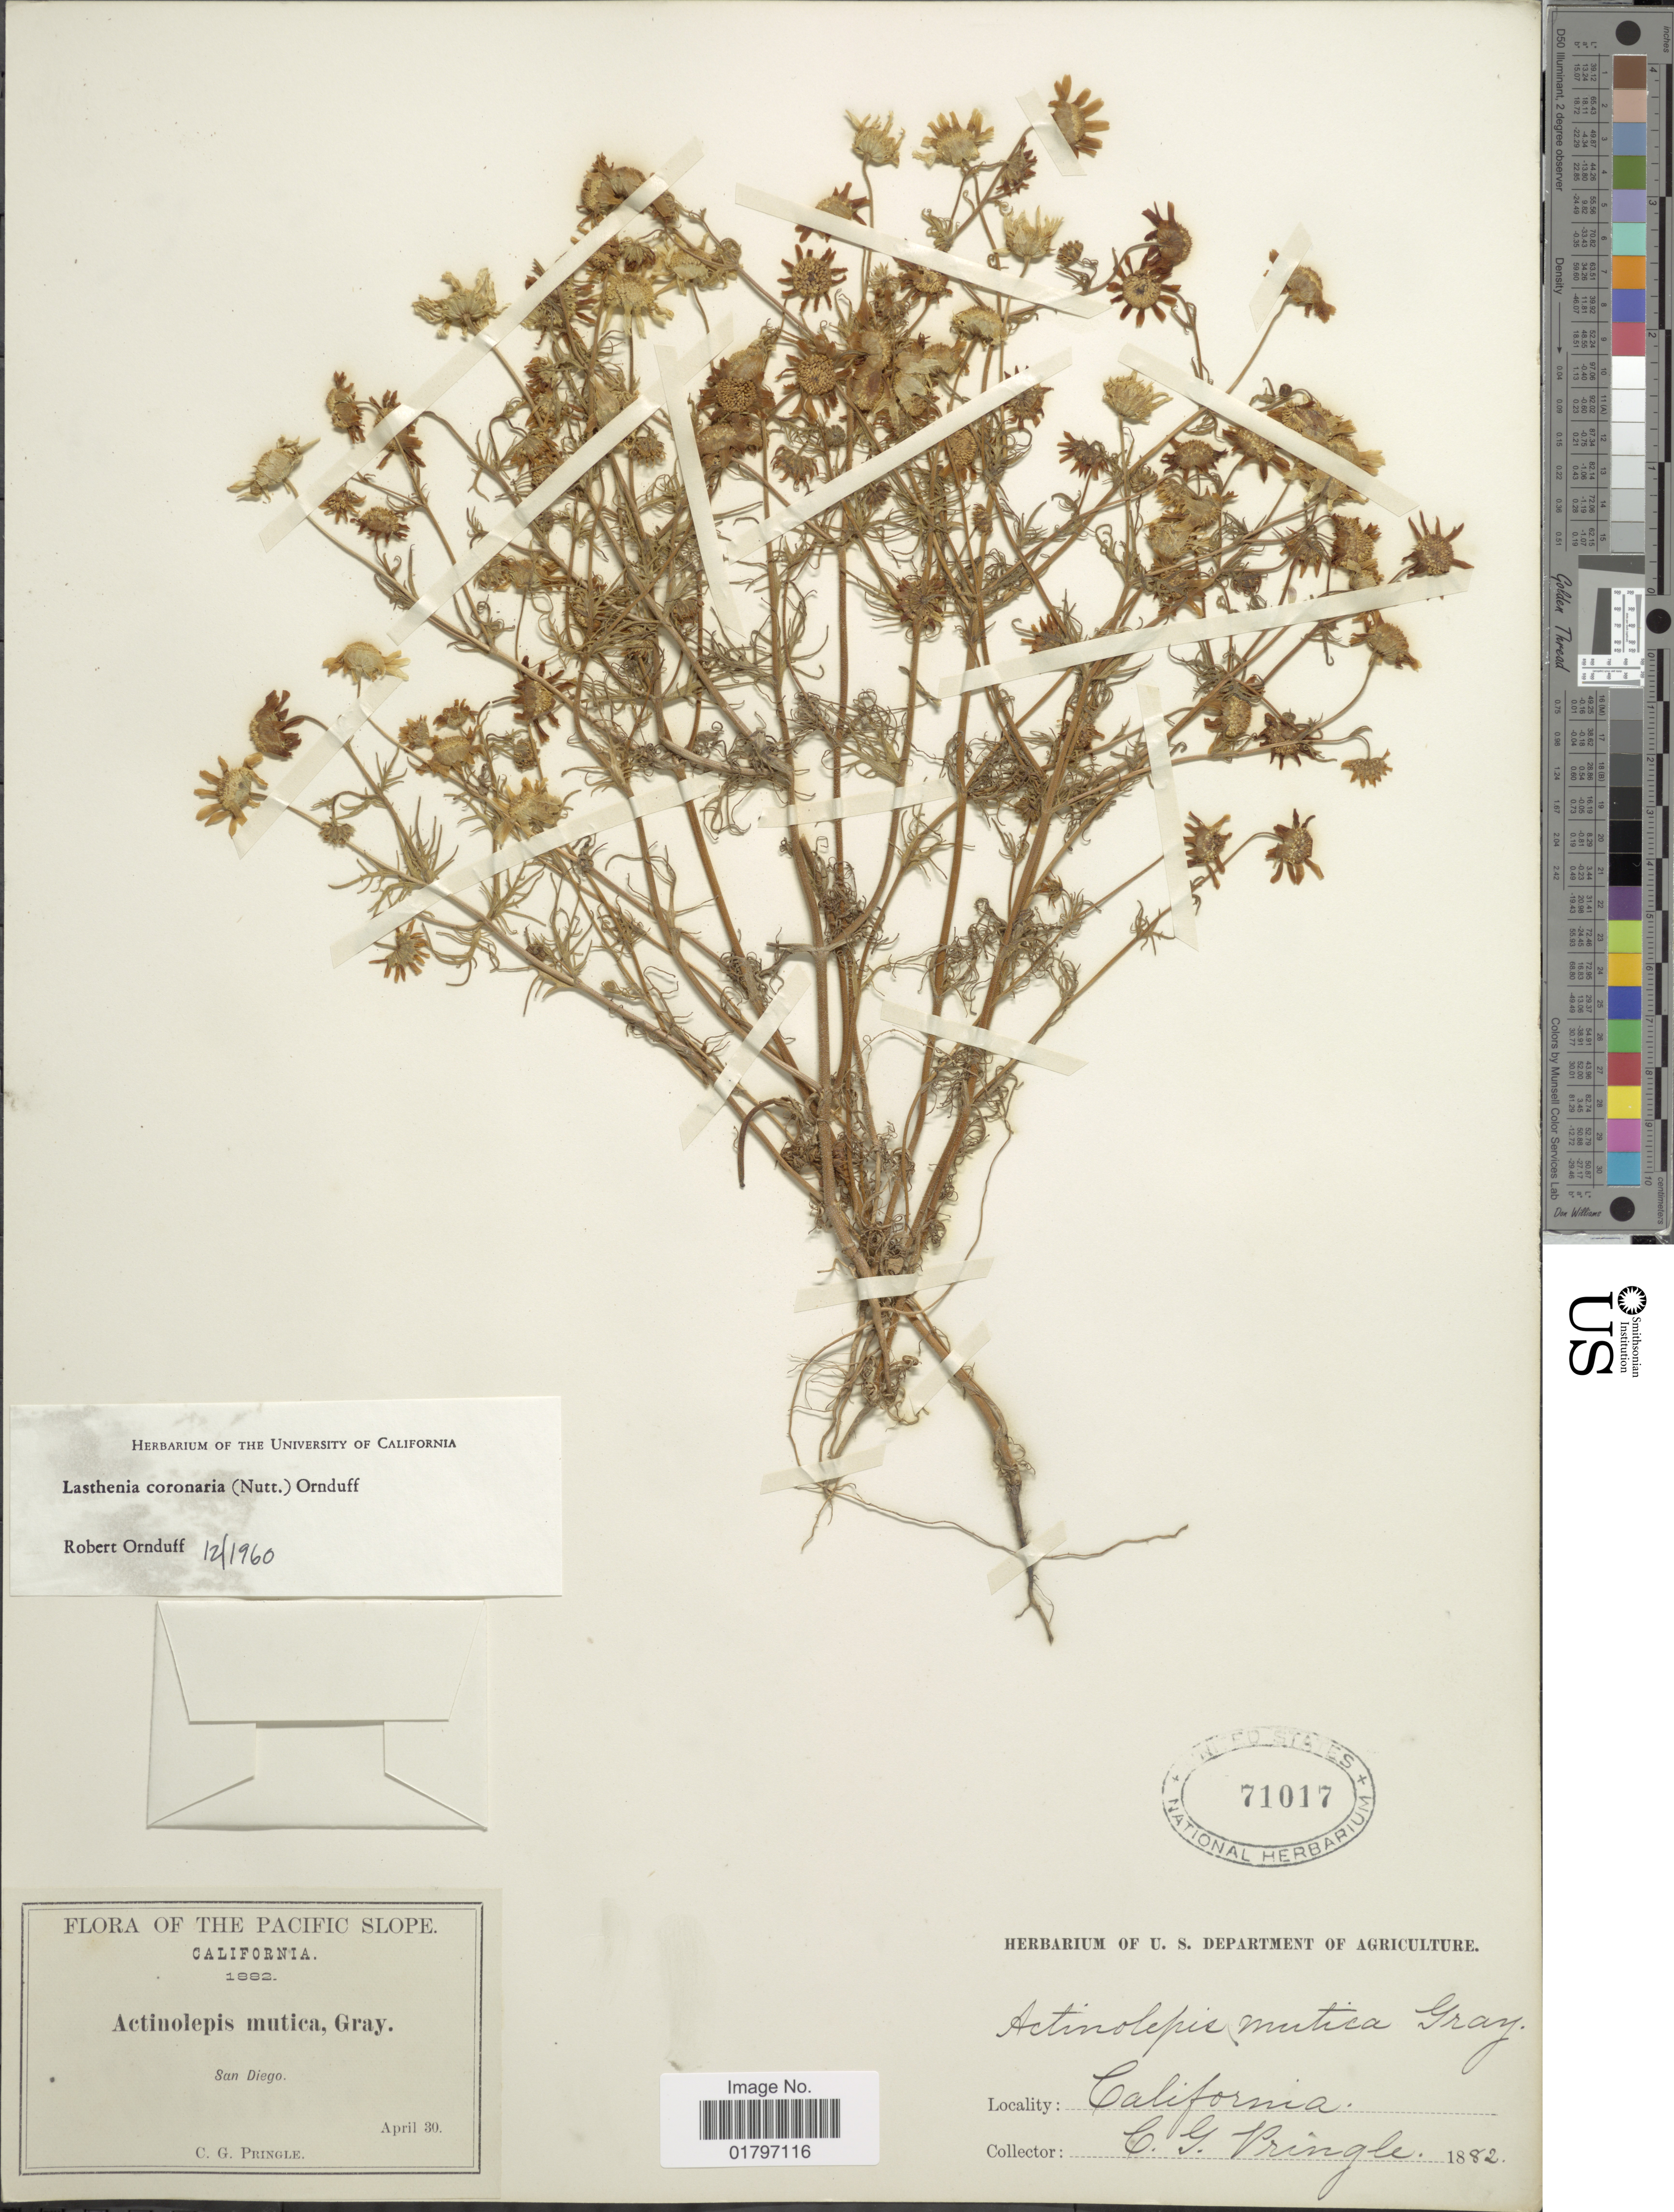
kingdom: Plantae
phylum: Tracheophyta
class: Magnoliopsida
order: Asterales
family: Asteraceae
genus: Lasthenia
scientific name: Lasthenia coronaria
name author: (Nutt.) Ornduff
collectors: C. G. Pringle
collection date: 1882-04-30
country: United States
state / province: California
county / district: San Diego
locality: Pacific Slope. San Diego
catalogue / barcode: US 71017